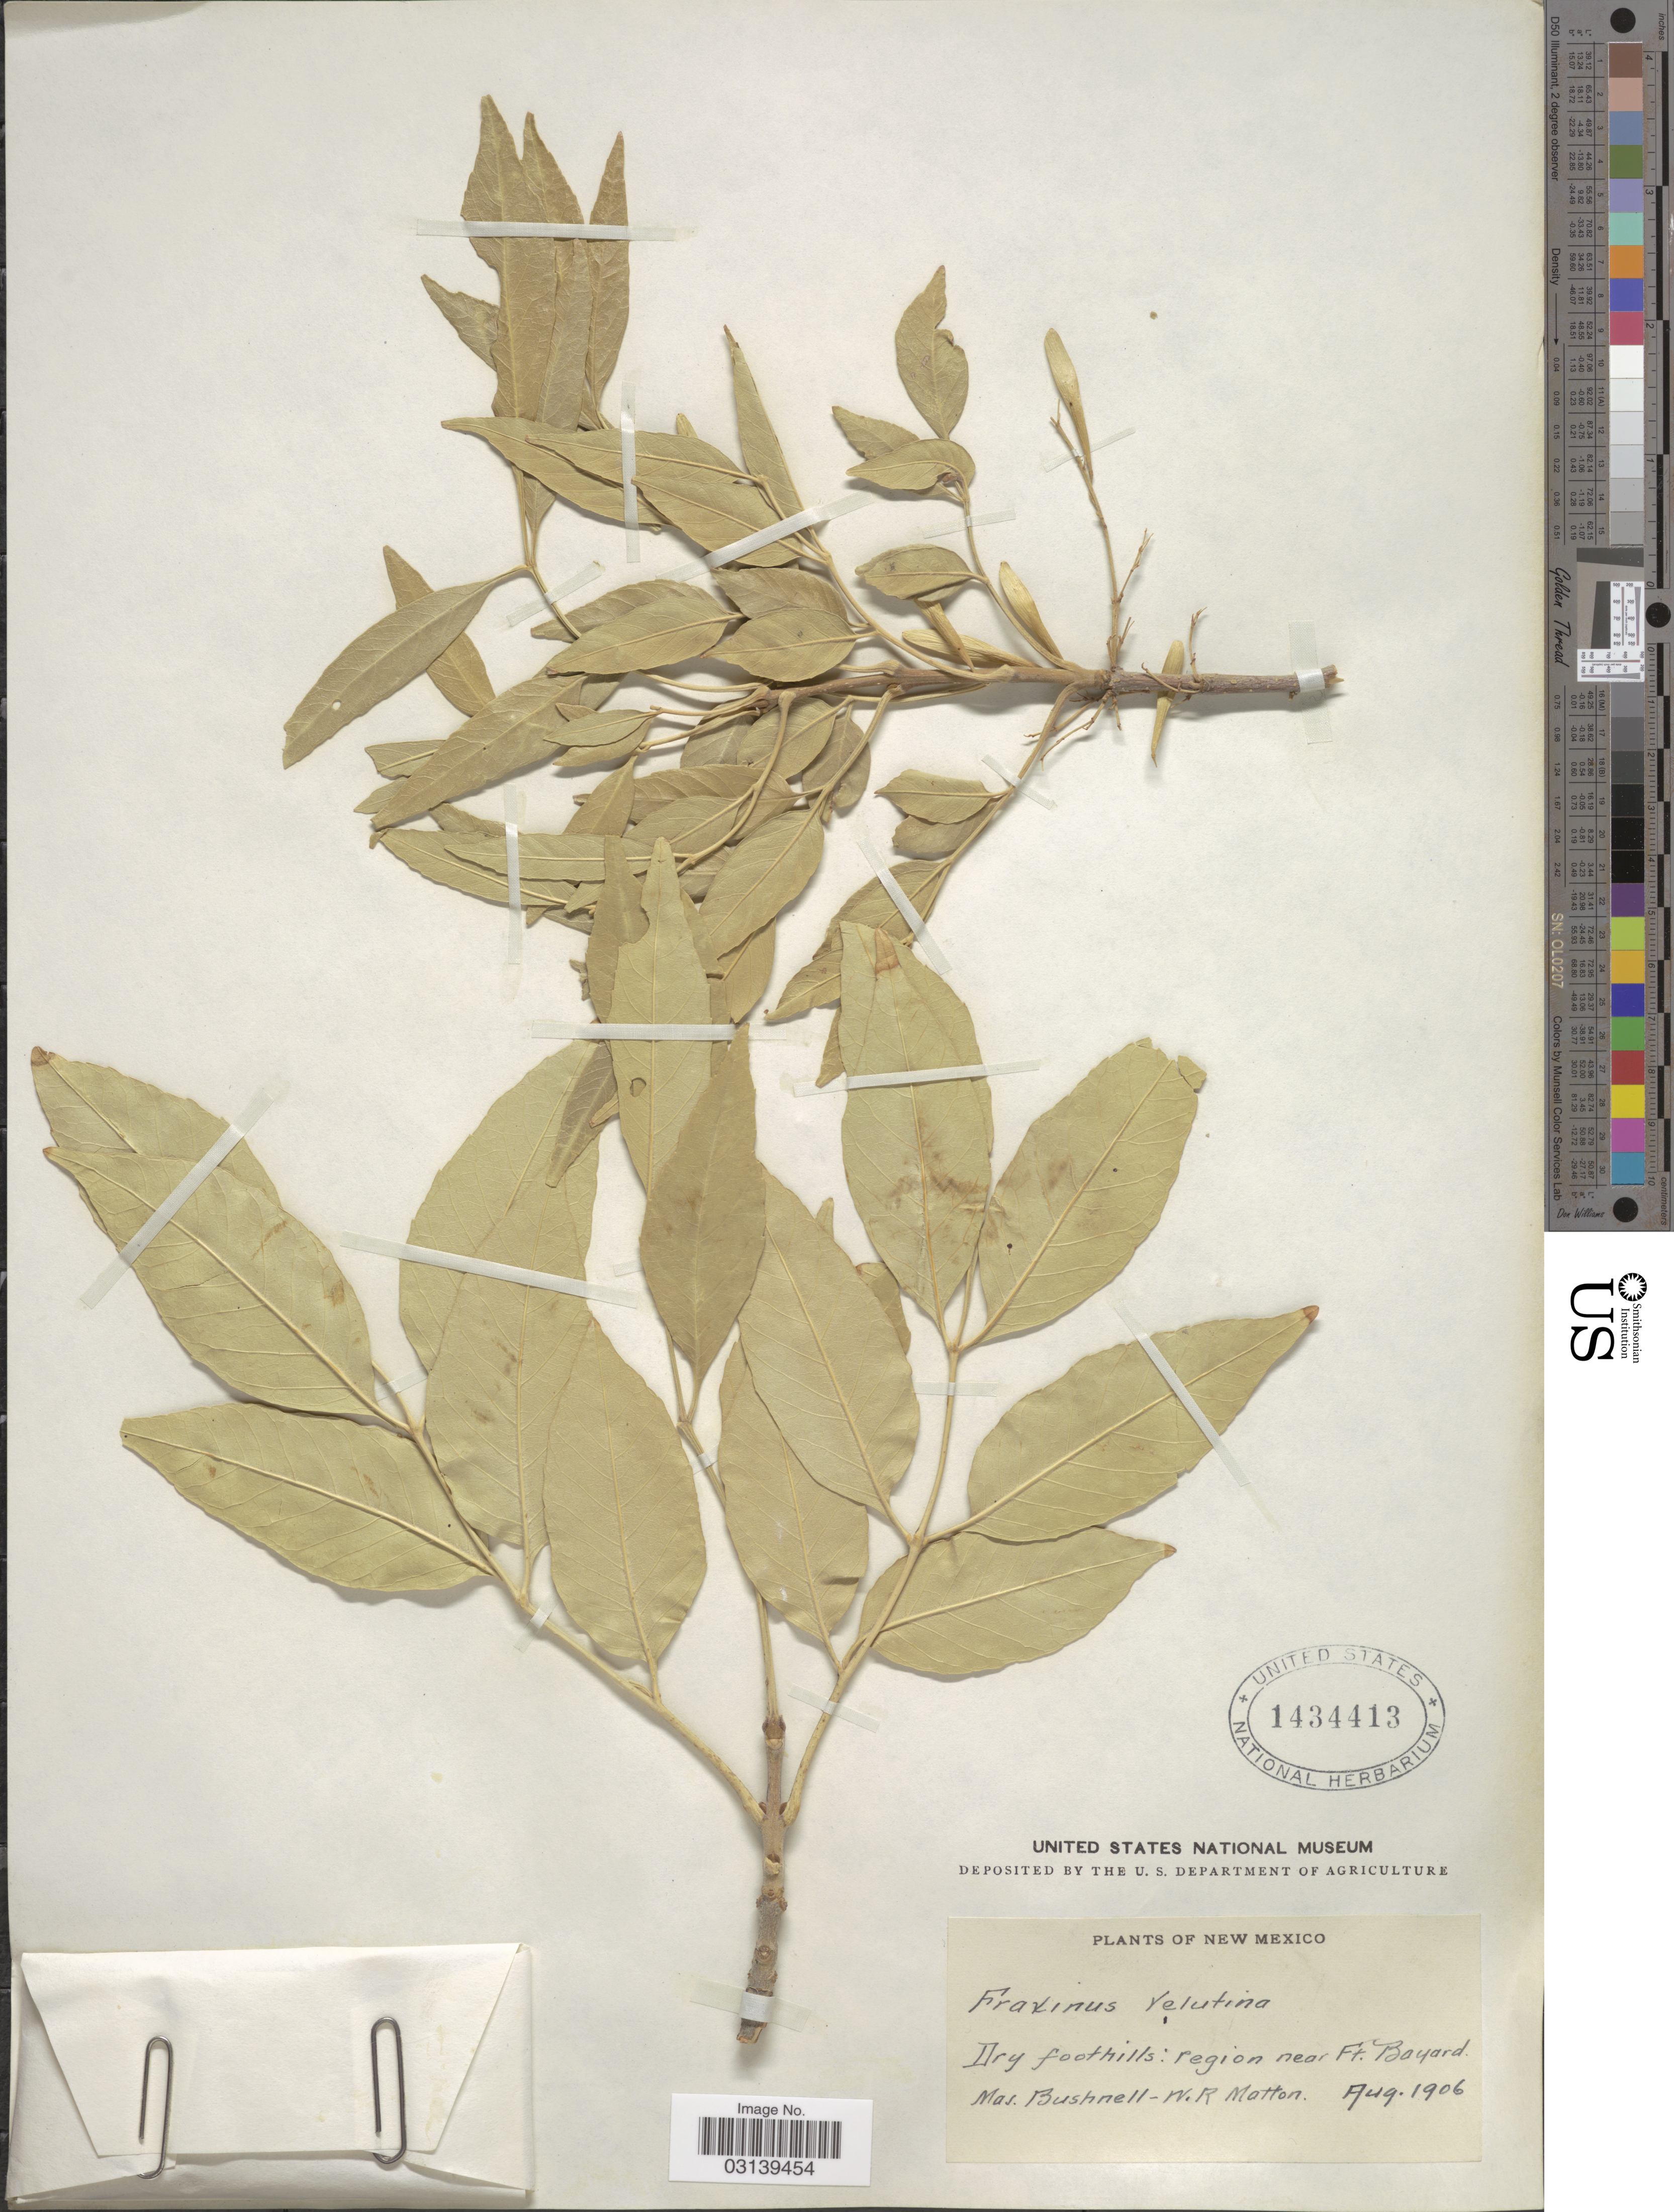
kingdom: Plantae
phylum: Tracheophyta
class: Magnoliopsida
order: Lamiales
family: Oleaceae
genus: Fraxinus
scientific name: Fraxinus velutina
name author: Torr.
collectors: W. Matton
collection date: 1906-08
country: United States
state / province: New Mexico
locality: Region near Ft. Bayard, Mas. Bushnell [unsure placement].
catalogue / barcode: US 1434413